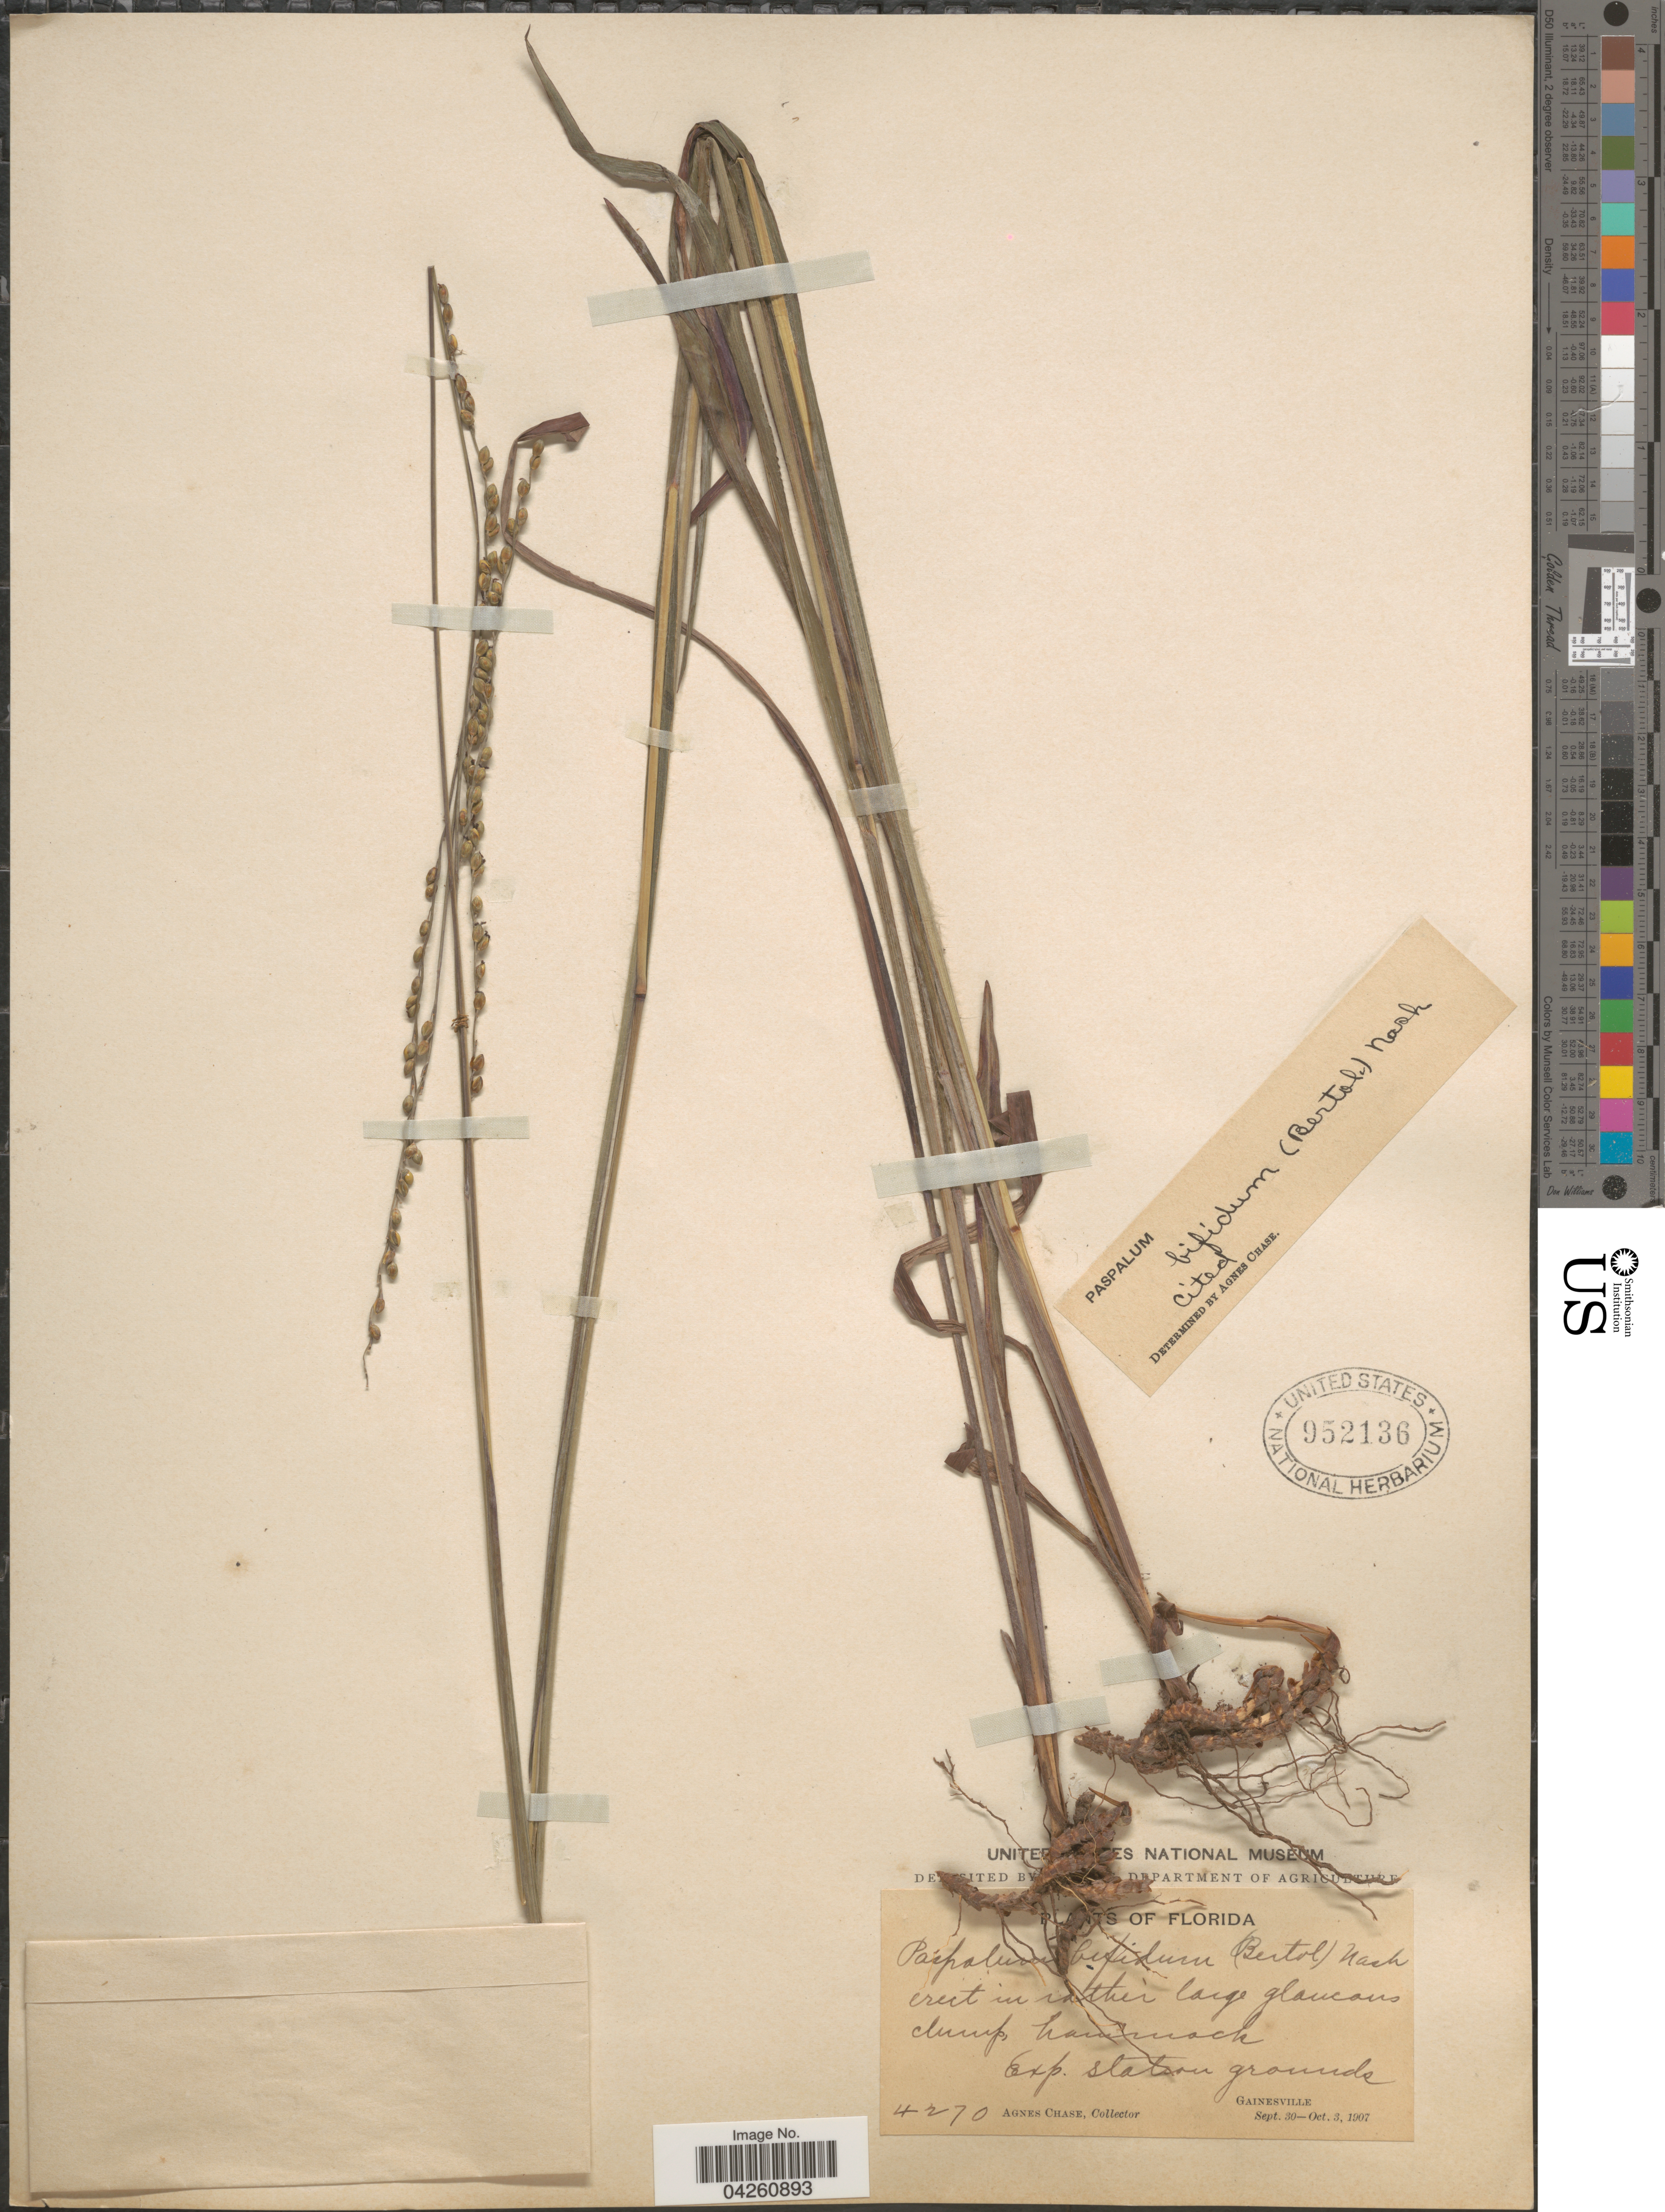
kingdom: Plantae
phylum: Tracheophyta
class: Liliopsida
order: Poales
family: Poaceae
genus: Paspalum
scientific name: Paspalum bifidum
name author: (Bertol.) Nash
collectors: A. Chase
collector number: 4270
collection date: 1907-09-30/1907-10-03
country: United States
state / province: Florida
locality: Exp. Station grounds. Gainesville.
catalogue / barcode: US 952136